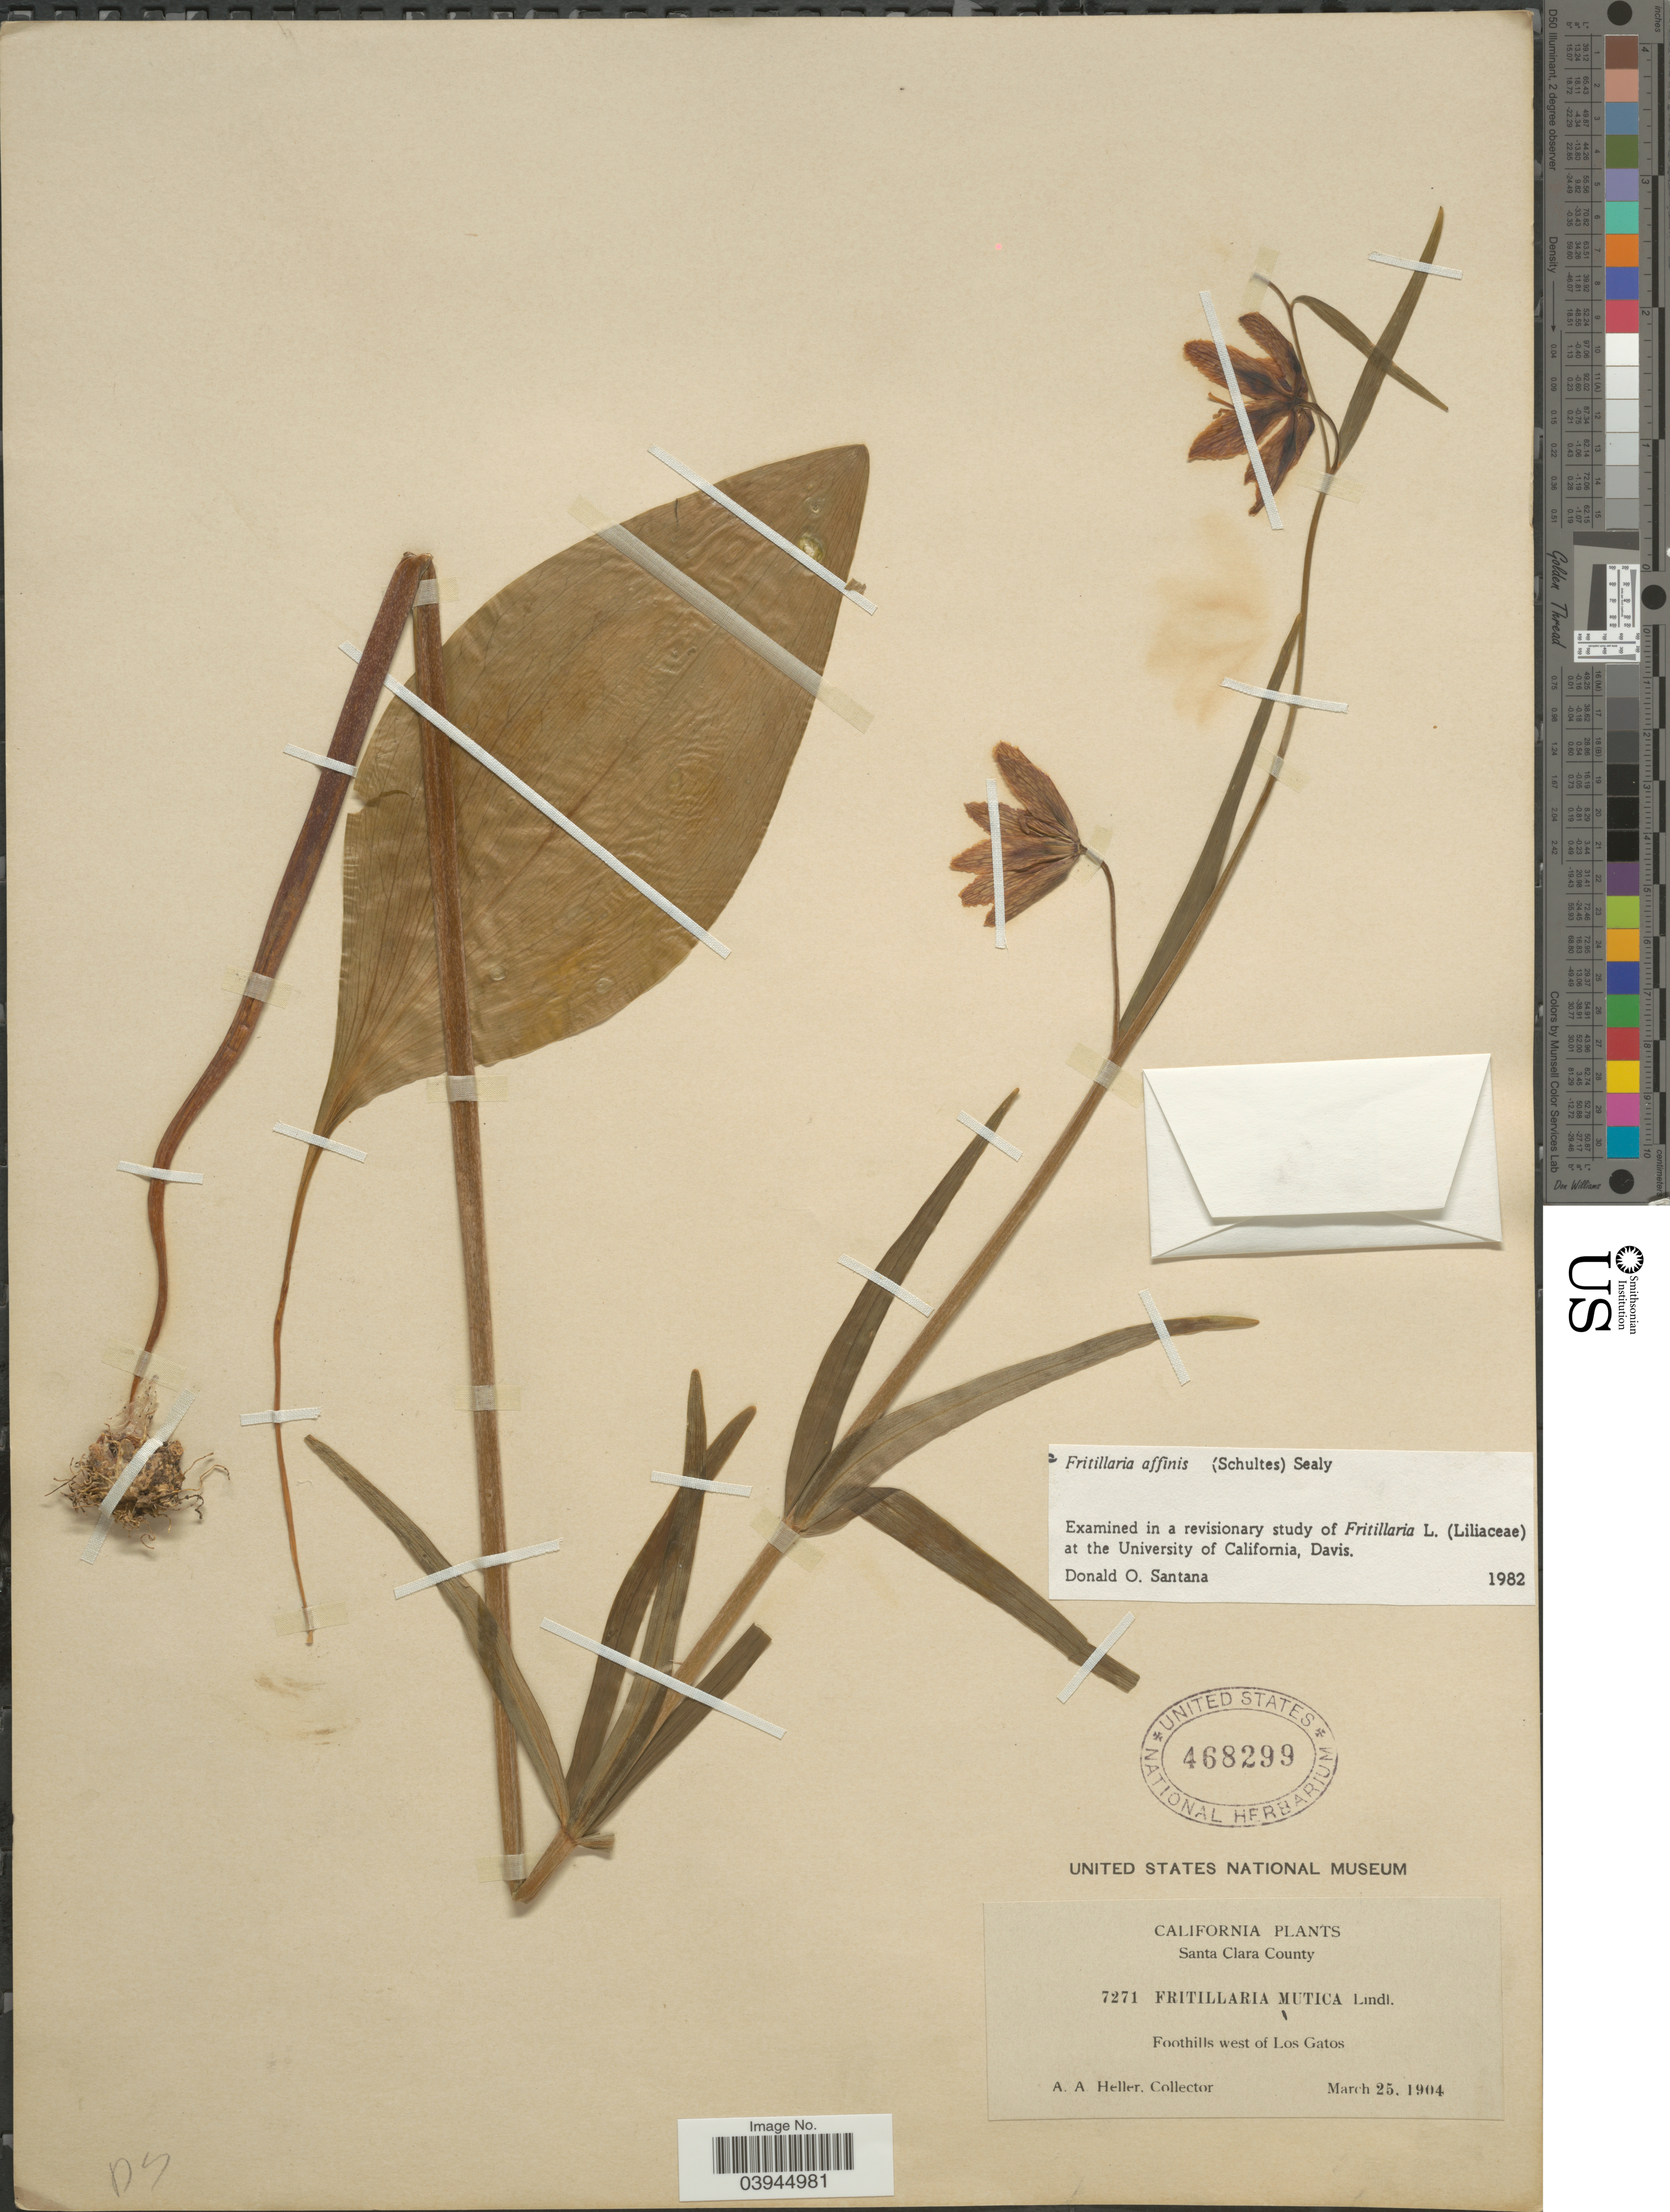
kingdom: Plantae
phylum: Tracheophyta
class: Liliopsida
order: Liliales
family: Liliaceae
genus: Fritillaria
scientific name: Fritillaria affinis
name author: (Schult. & Schult. f.) Sealy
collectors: A. A. Heller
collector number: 7271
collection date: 1904-03-25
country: United States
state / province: California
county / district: Santa Clara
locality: Santa Clara County. Foothills west of Los Gatos.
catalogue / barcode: US 468299